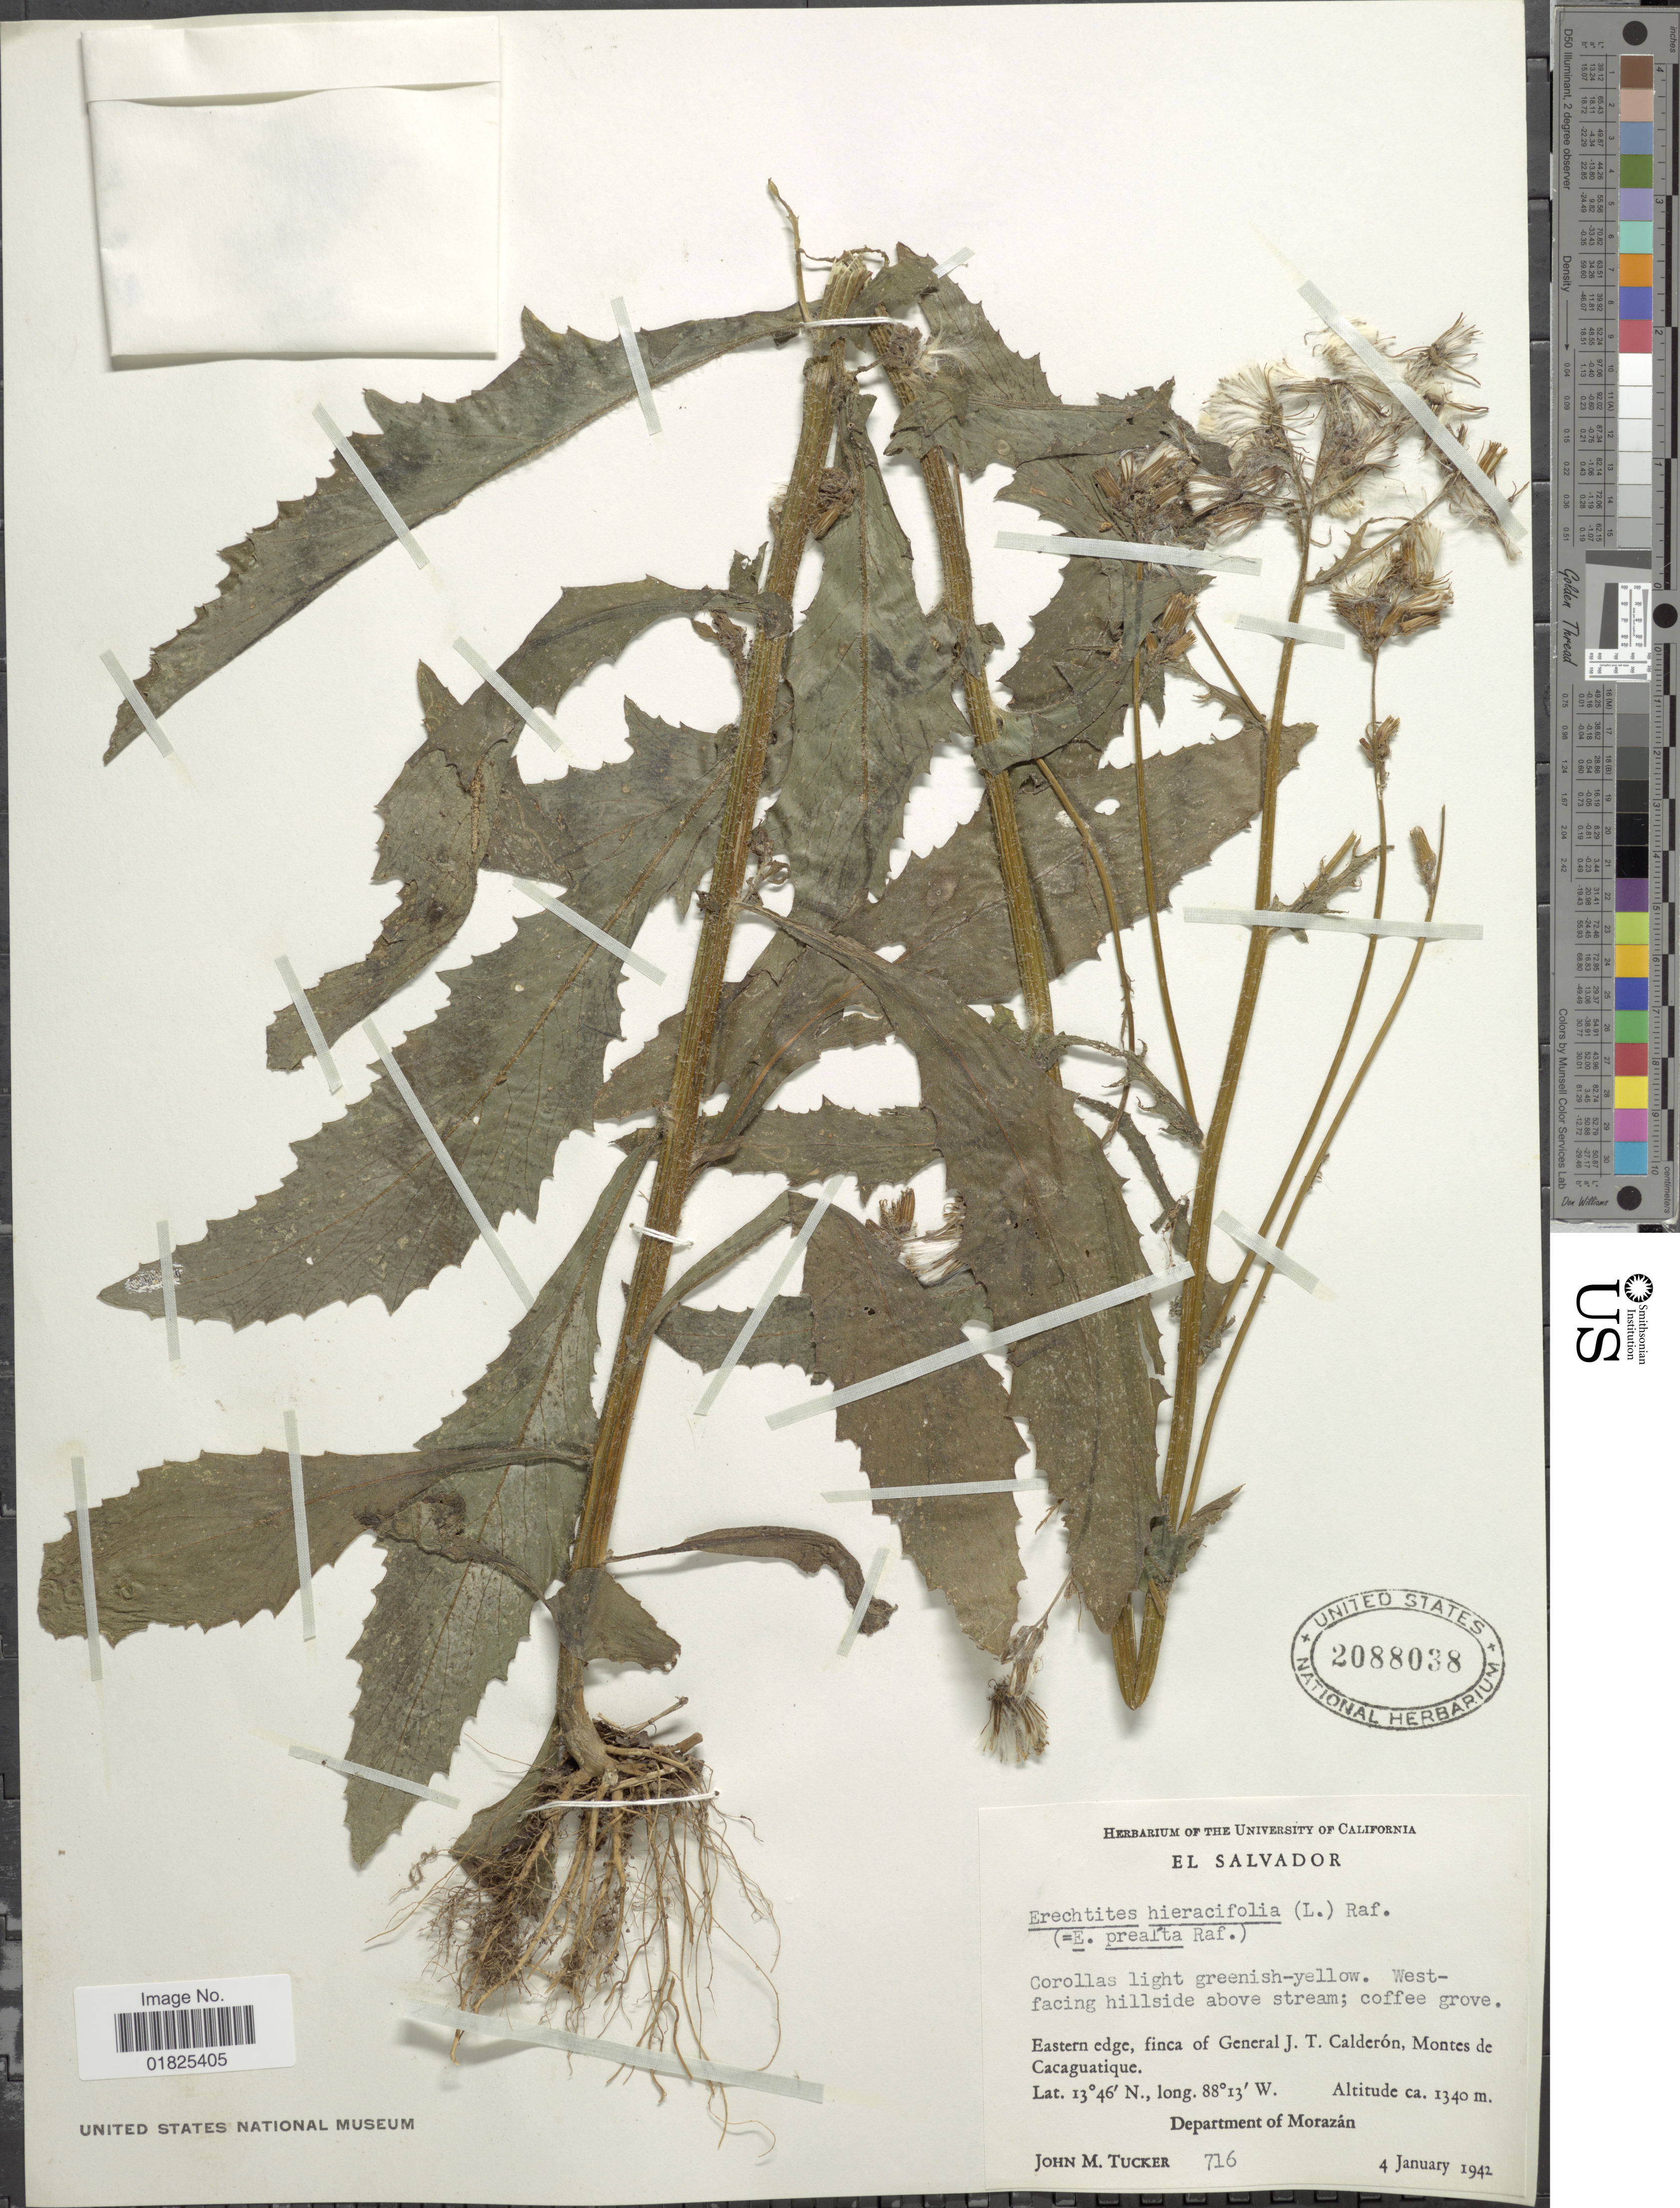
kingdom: Plantae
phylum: Tracheophyta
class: Magnoliopsida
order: Asterales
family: Asteraceae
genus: Erechtites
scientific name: Erechtites hieraciifolius var. cacaliodes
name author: (Fisch. ex Spreng.) Less. ex Griseb.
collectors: J. M. Tucker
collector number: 716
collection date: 1942-01-04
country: El Salvador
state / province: Morazan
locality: Eastern edge, finca of Generl J. T. calderon, Montes de Cacaguatique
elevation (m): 1340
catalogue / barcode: US 2088038